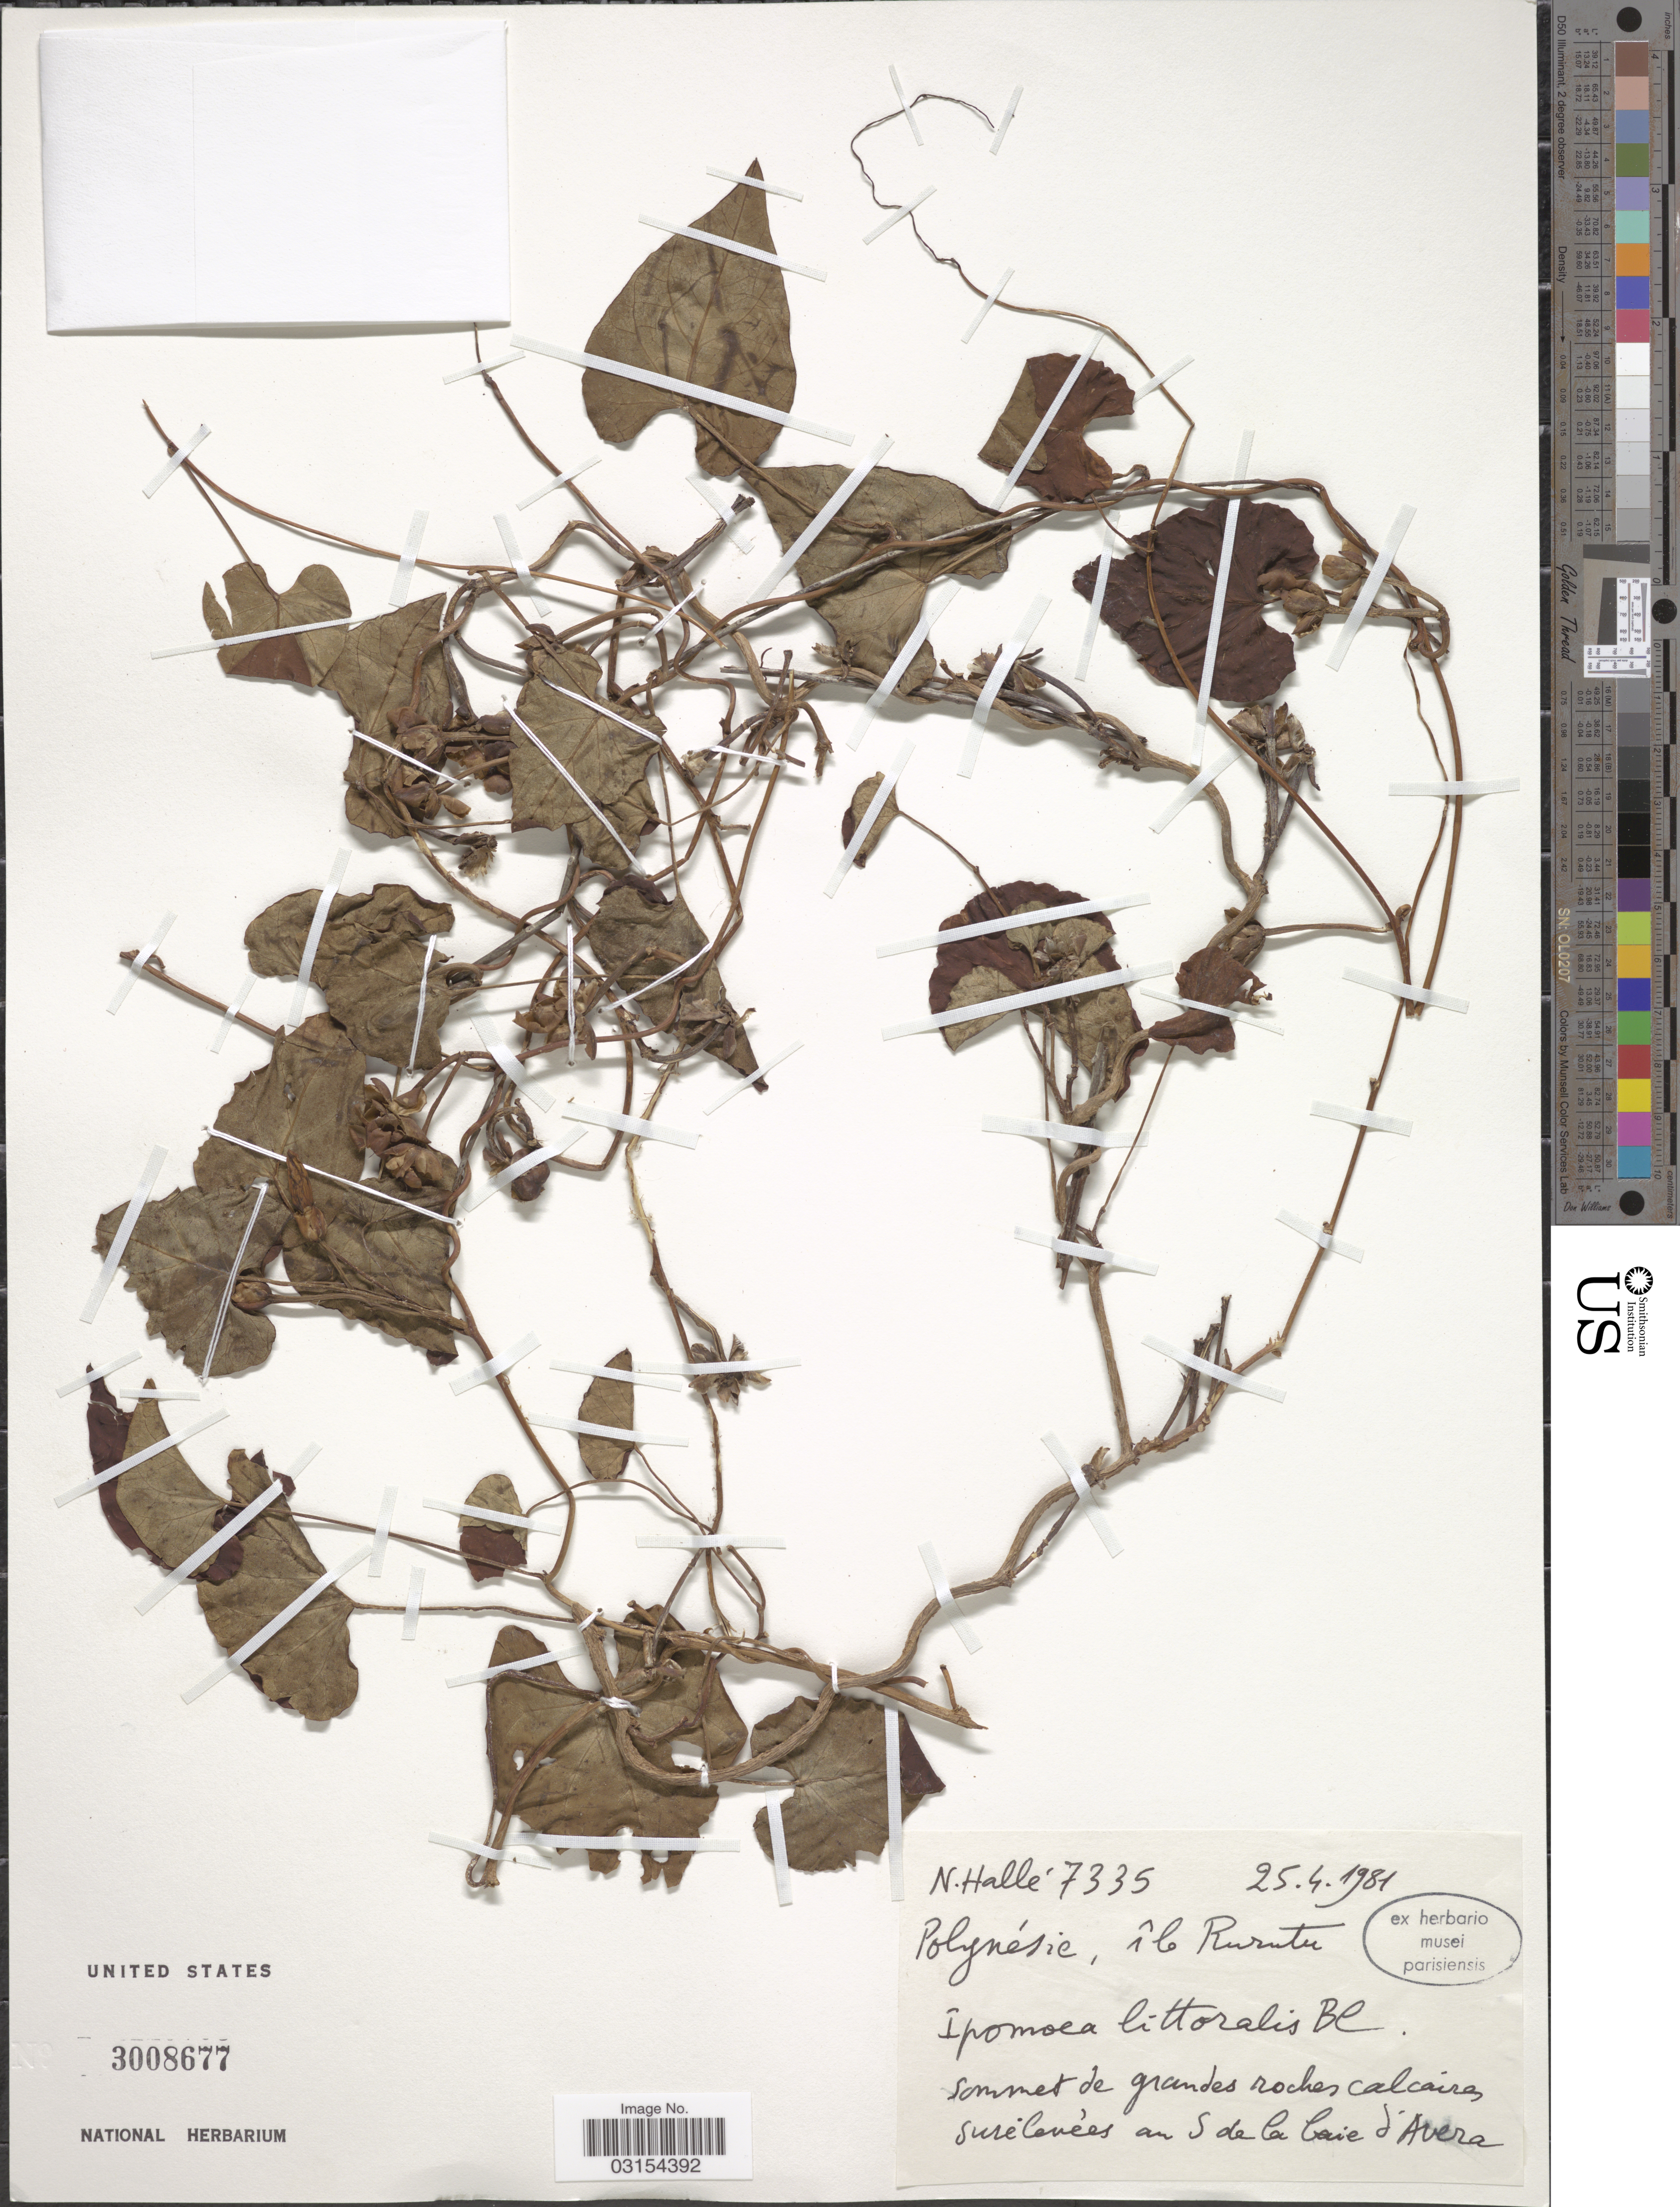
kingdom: Plantae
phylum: Tracheophyta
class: Magnoliopsida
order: Solanales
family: Convolvulaceae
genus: Ipomoea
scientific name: Ipomoea littoralis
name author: Blume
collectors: N. Hallé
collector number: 7335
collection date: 1981-04-25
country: French Polynesia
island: Rurutu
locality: Polynésie, île Rurutu. Sure levées au S de la baie d'Avera.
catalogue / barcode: US 3008677